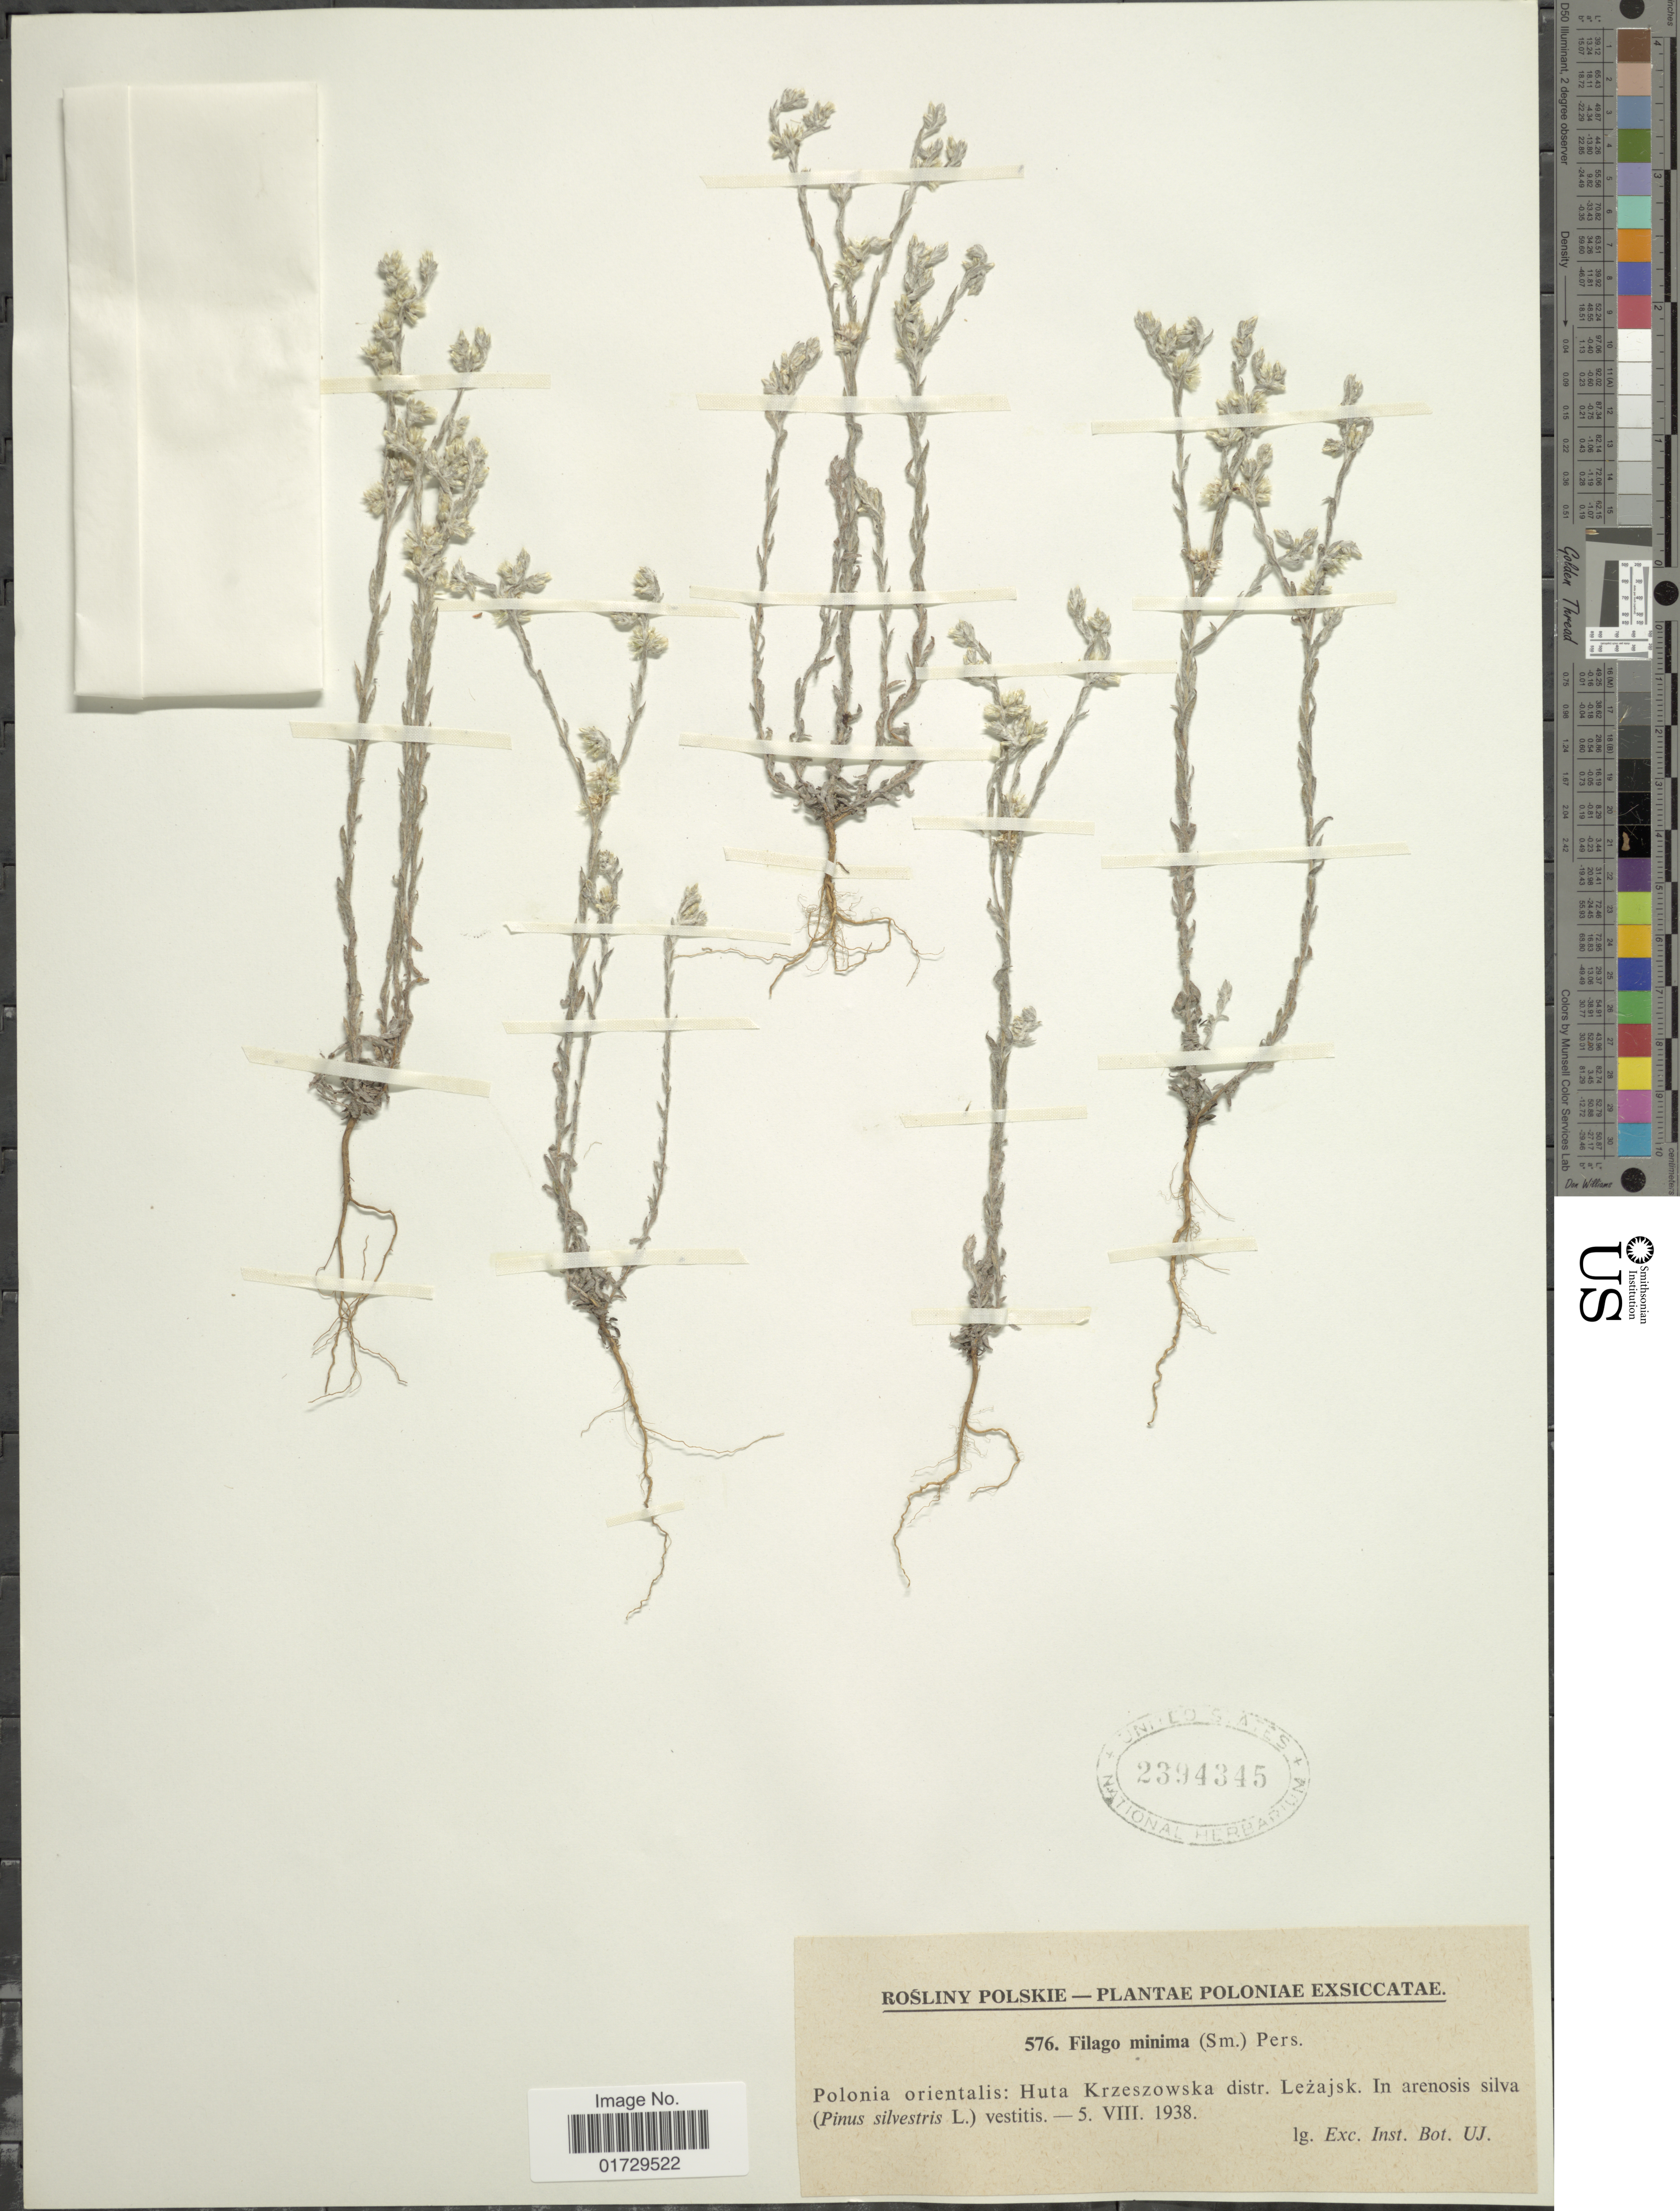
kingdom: Plantae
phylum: Tracheophyta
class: Magnoliopsida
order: Asterales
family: Asteraceae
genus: Filago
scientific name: Filago minima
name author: (Sm.) Pers.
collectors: Exch. Inst. Bot. U.J.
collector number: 576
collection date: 1938-01-05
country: Poland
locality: Polonia orientalis: Huta Krzeszowska distr. Lezajsk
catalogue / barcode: US 2394345